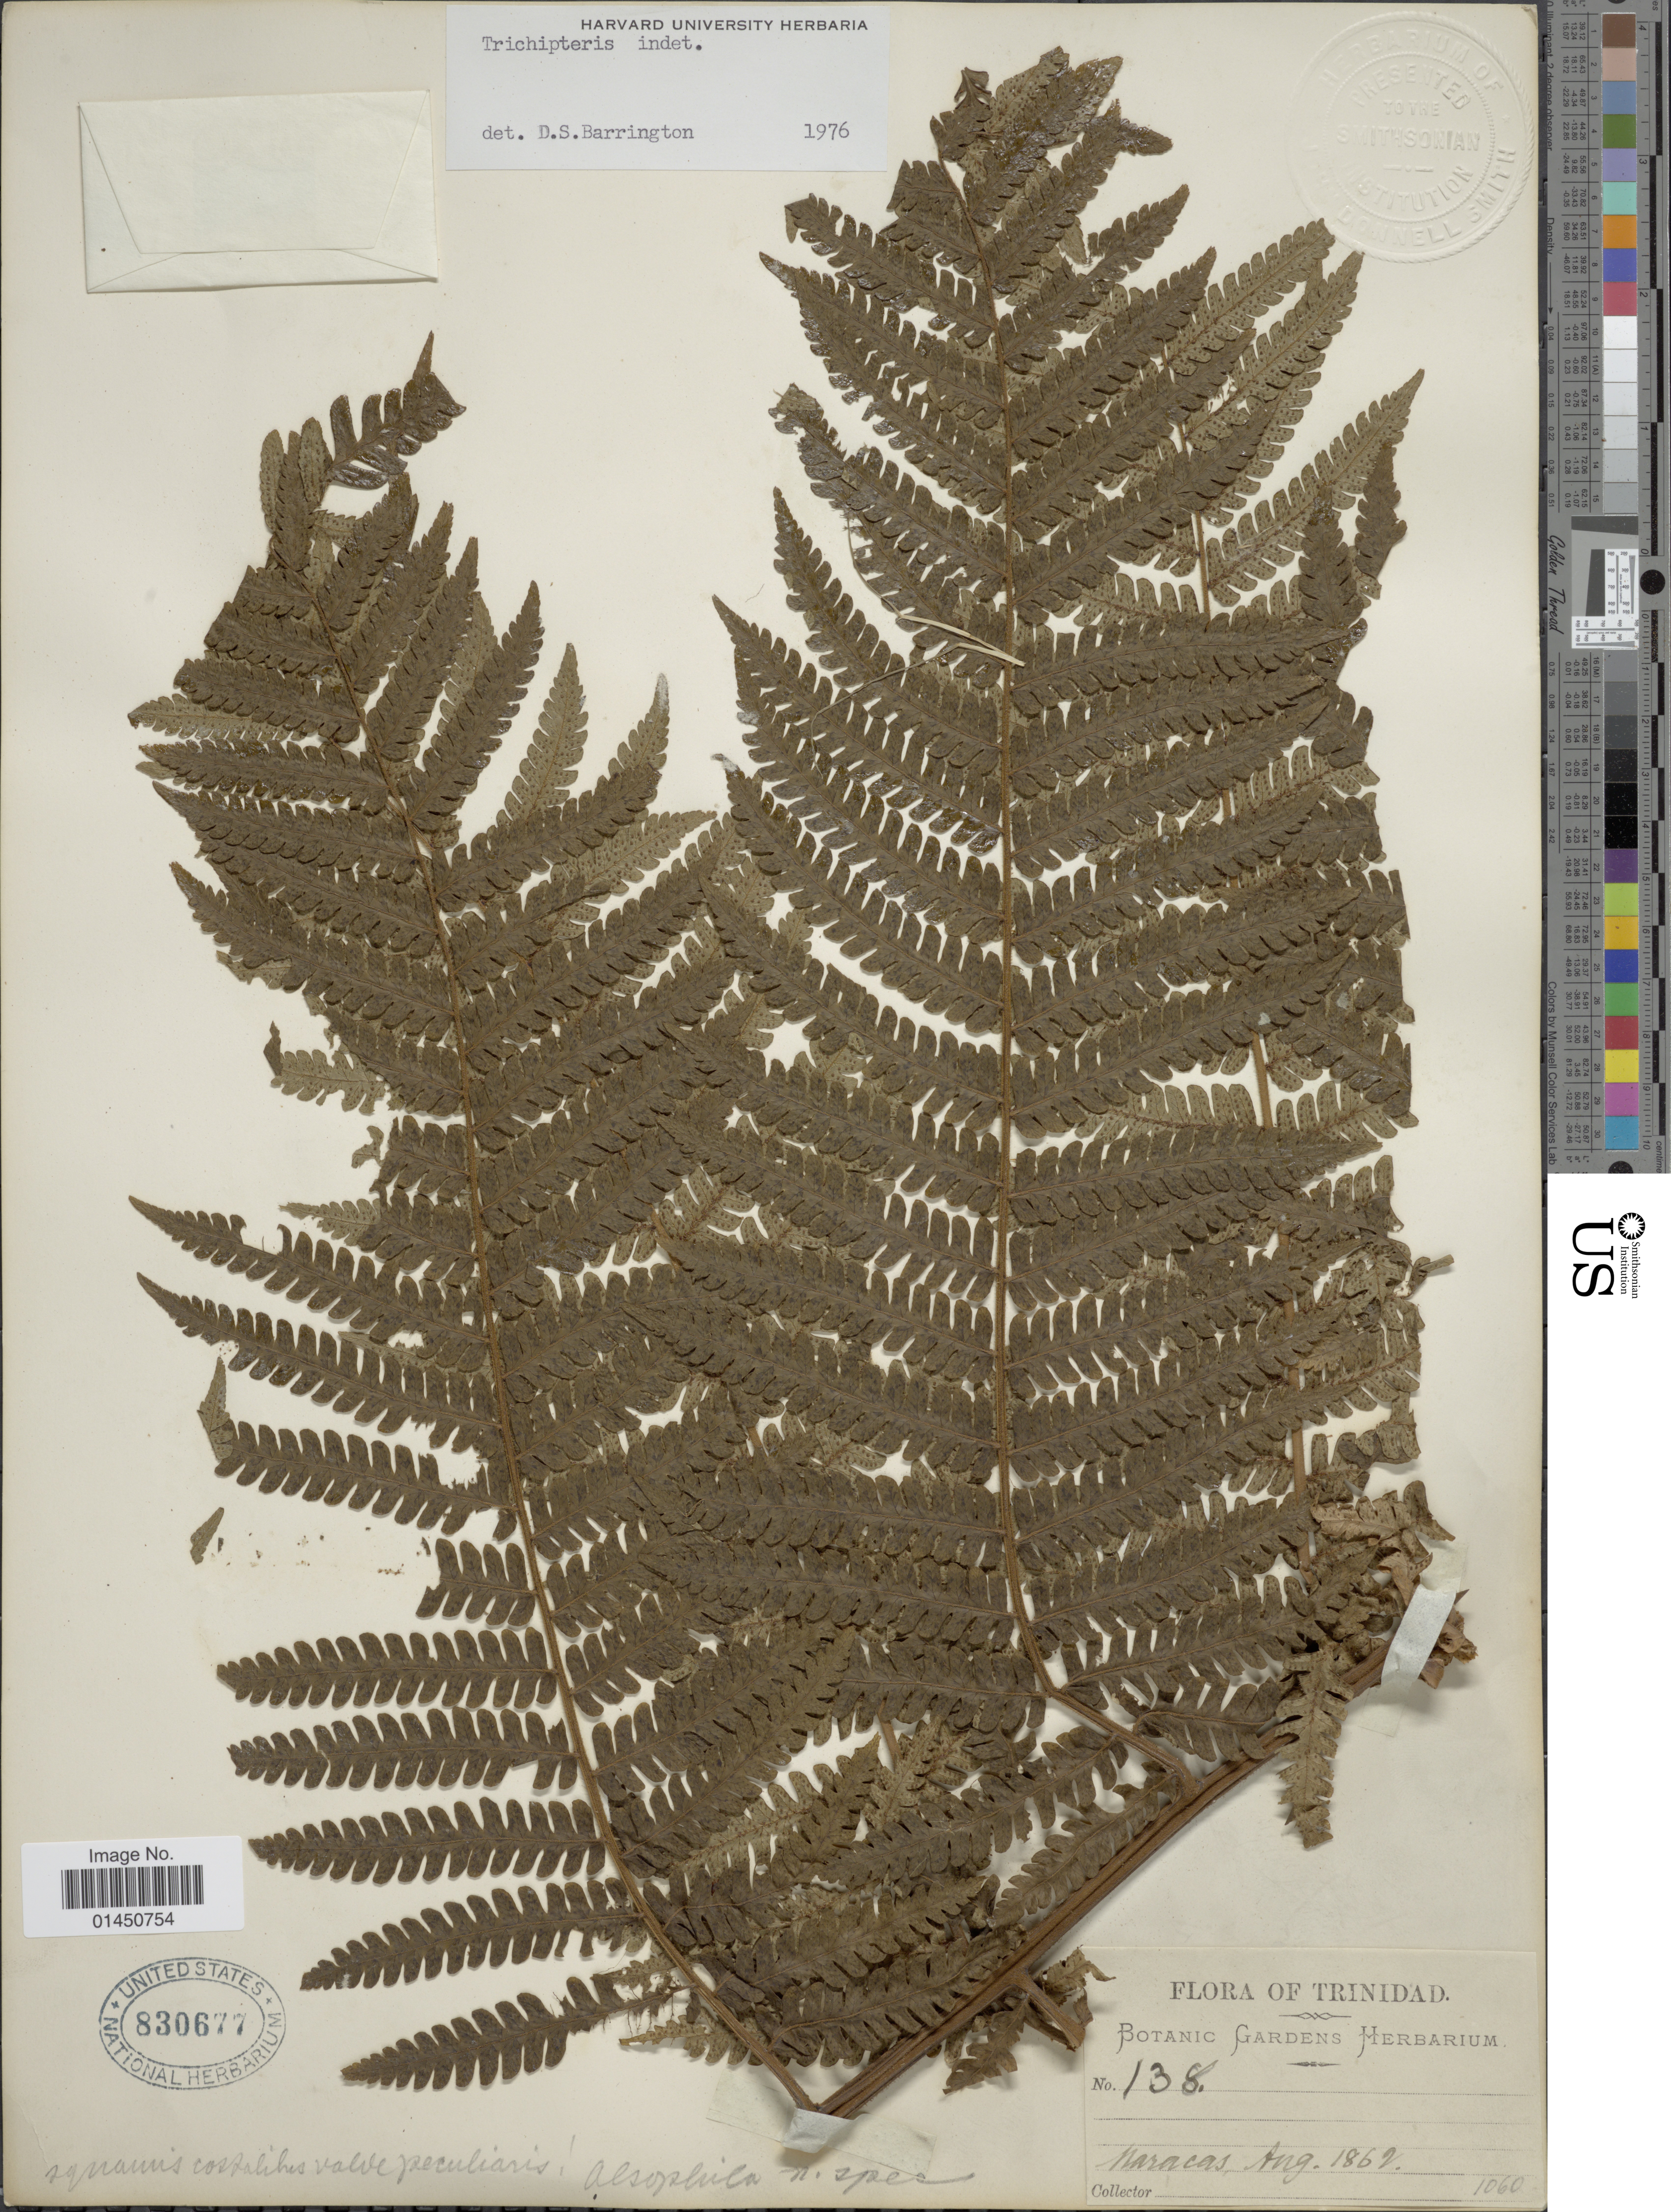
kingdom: Plantae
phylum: Tracheophyta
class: Polypodiopsida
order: Cyatheales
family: Cyatheaceae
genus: Cyathea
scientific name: Cyathea sp.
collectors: ex herb. Bot. Gard.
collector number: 138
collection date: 1862-08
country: Trinidad and Tobago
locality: Trinidad, Maracas.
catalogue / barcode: US 830677